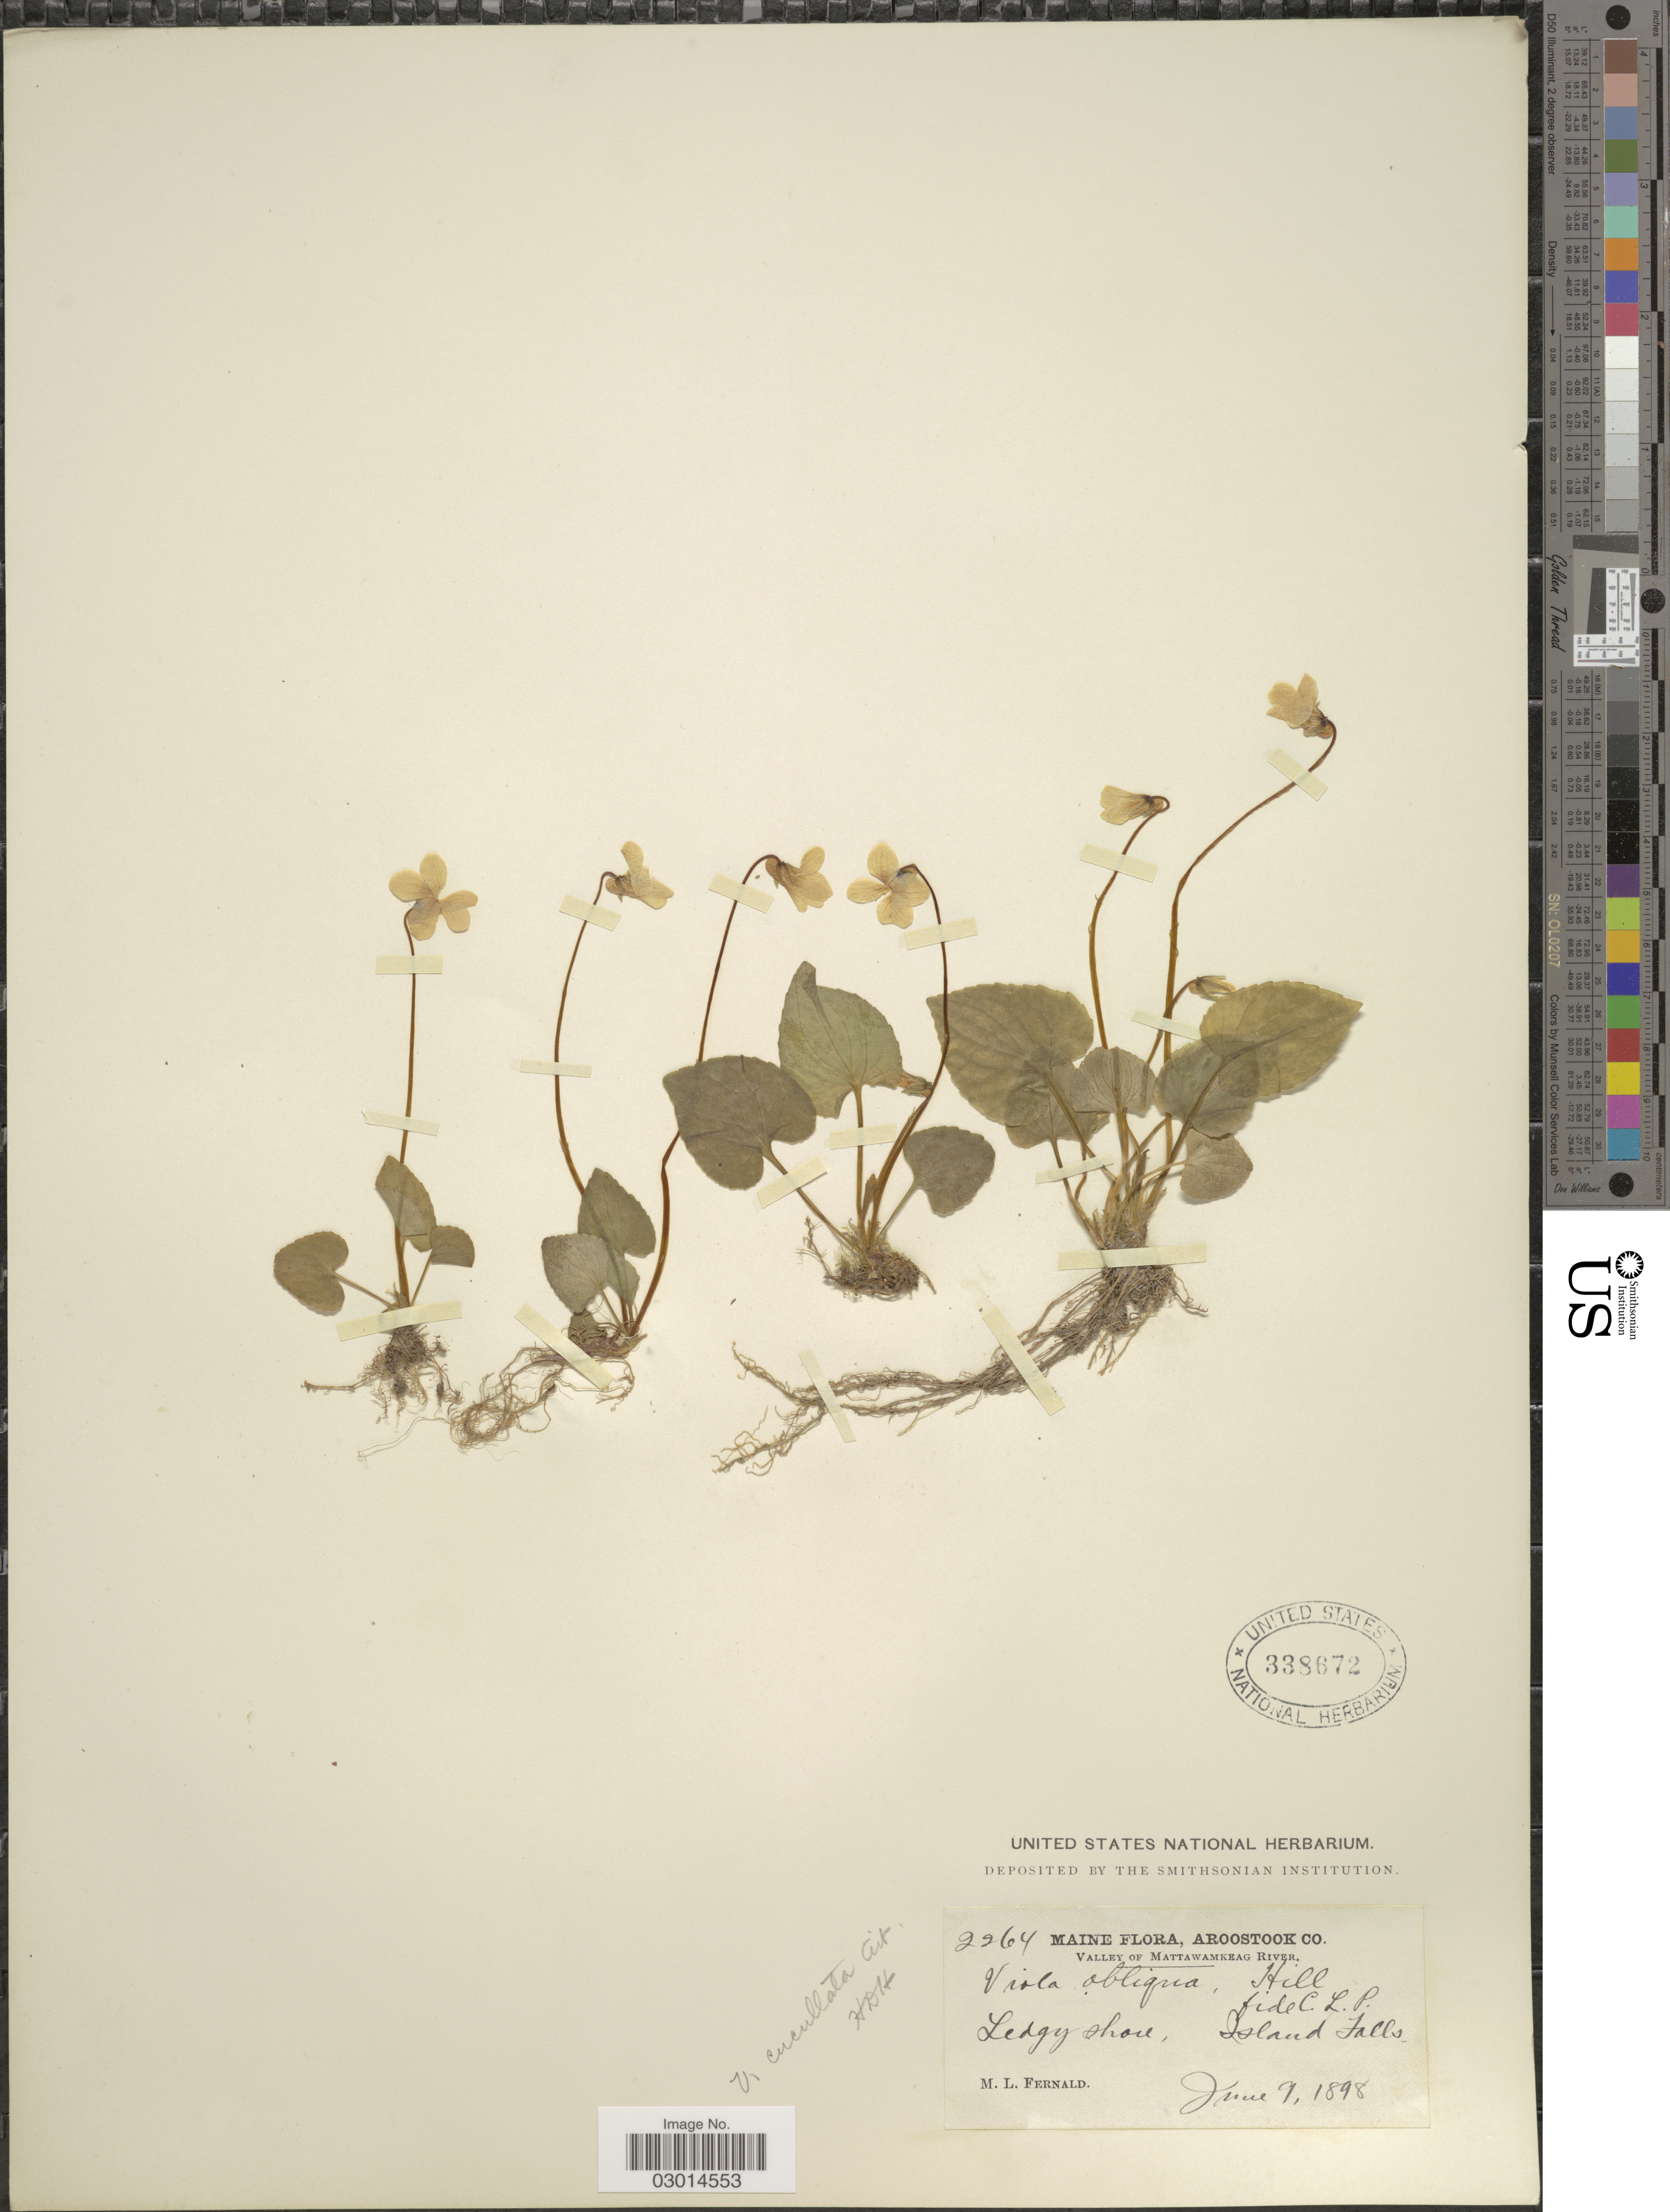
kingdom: Plantae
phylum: Tracheophyta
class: Magnoliopsida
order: Malpighiales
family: Violaceae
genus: Viola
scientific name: Viola cucullata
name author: Aiton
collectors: M. L. Fernald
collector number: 2264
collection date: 1898-06-09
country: United States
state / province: Maine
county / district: Aroostook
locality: Valley of Mattawamkeag River. Ledgy shore, Island Falls.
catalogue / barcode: US 338672